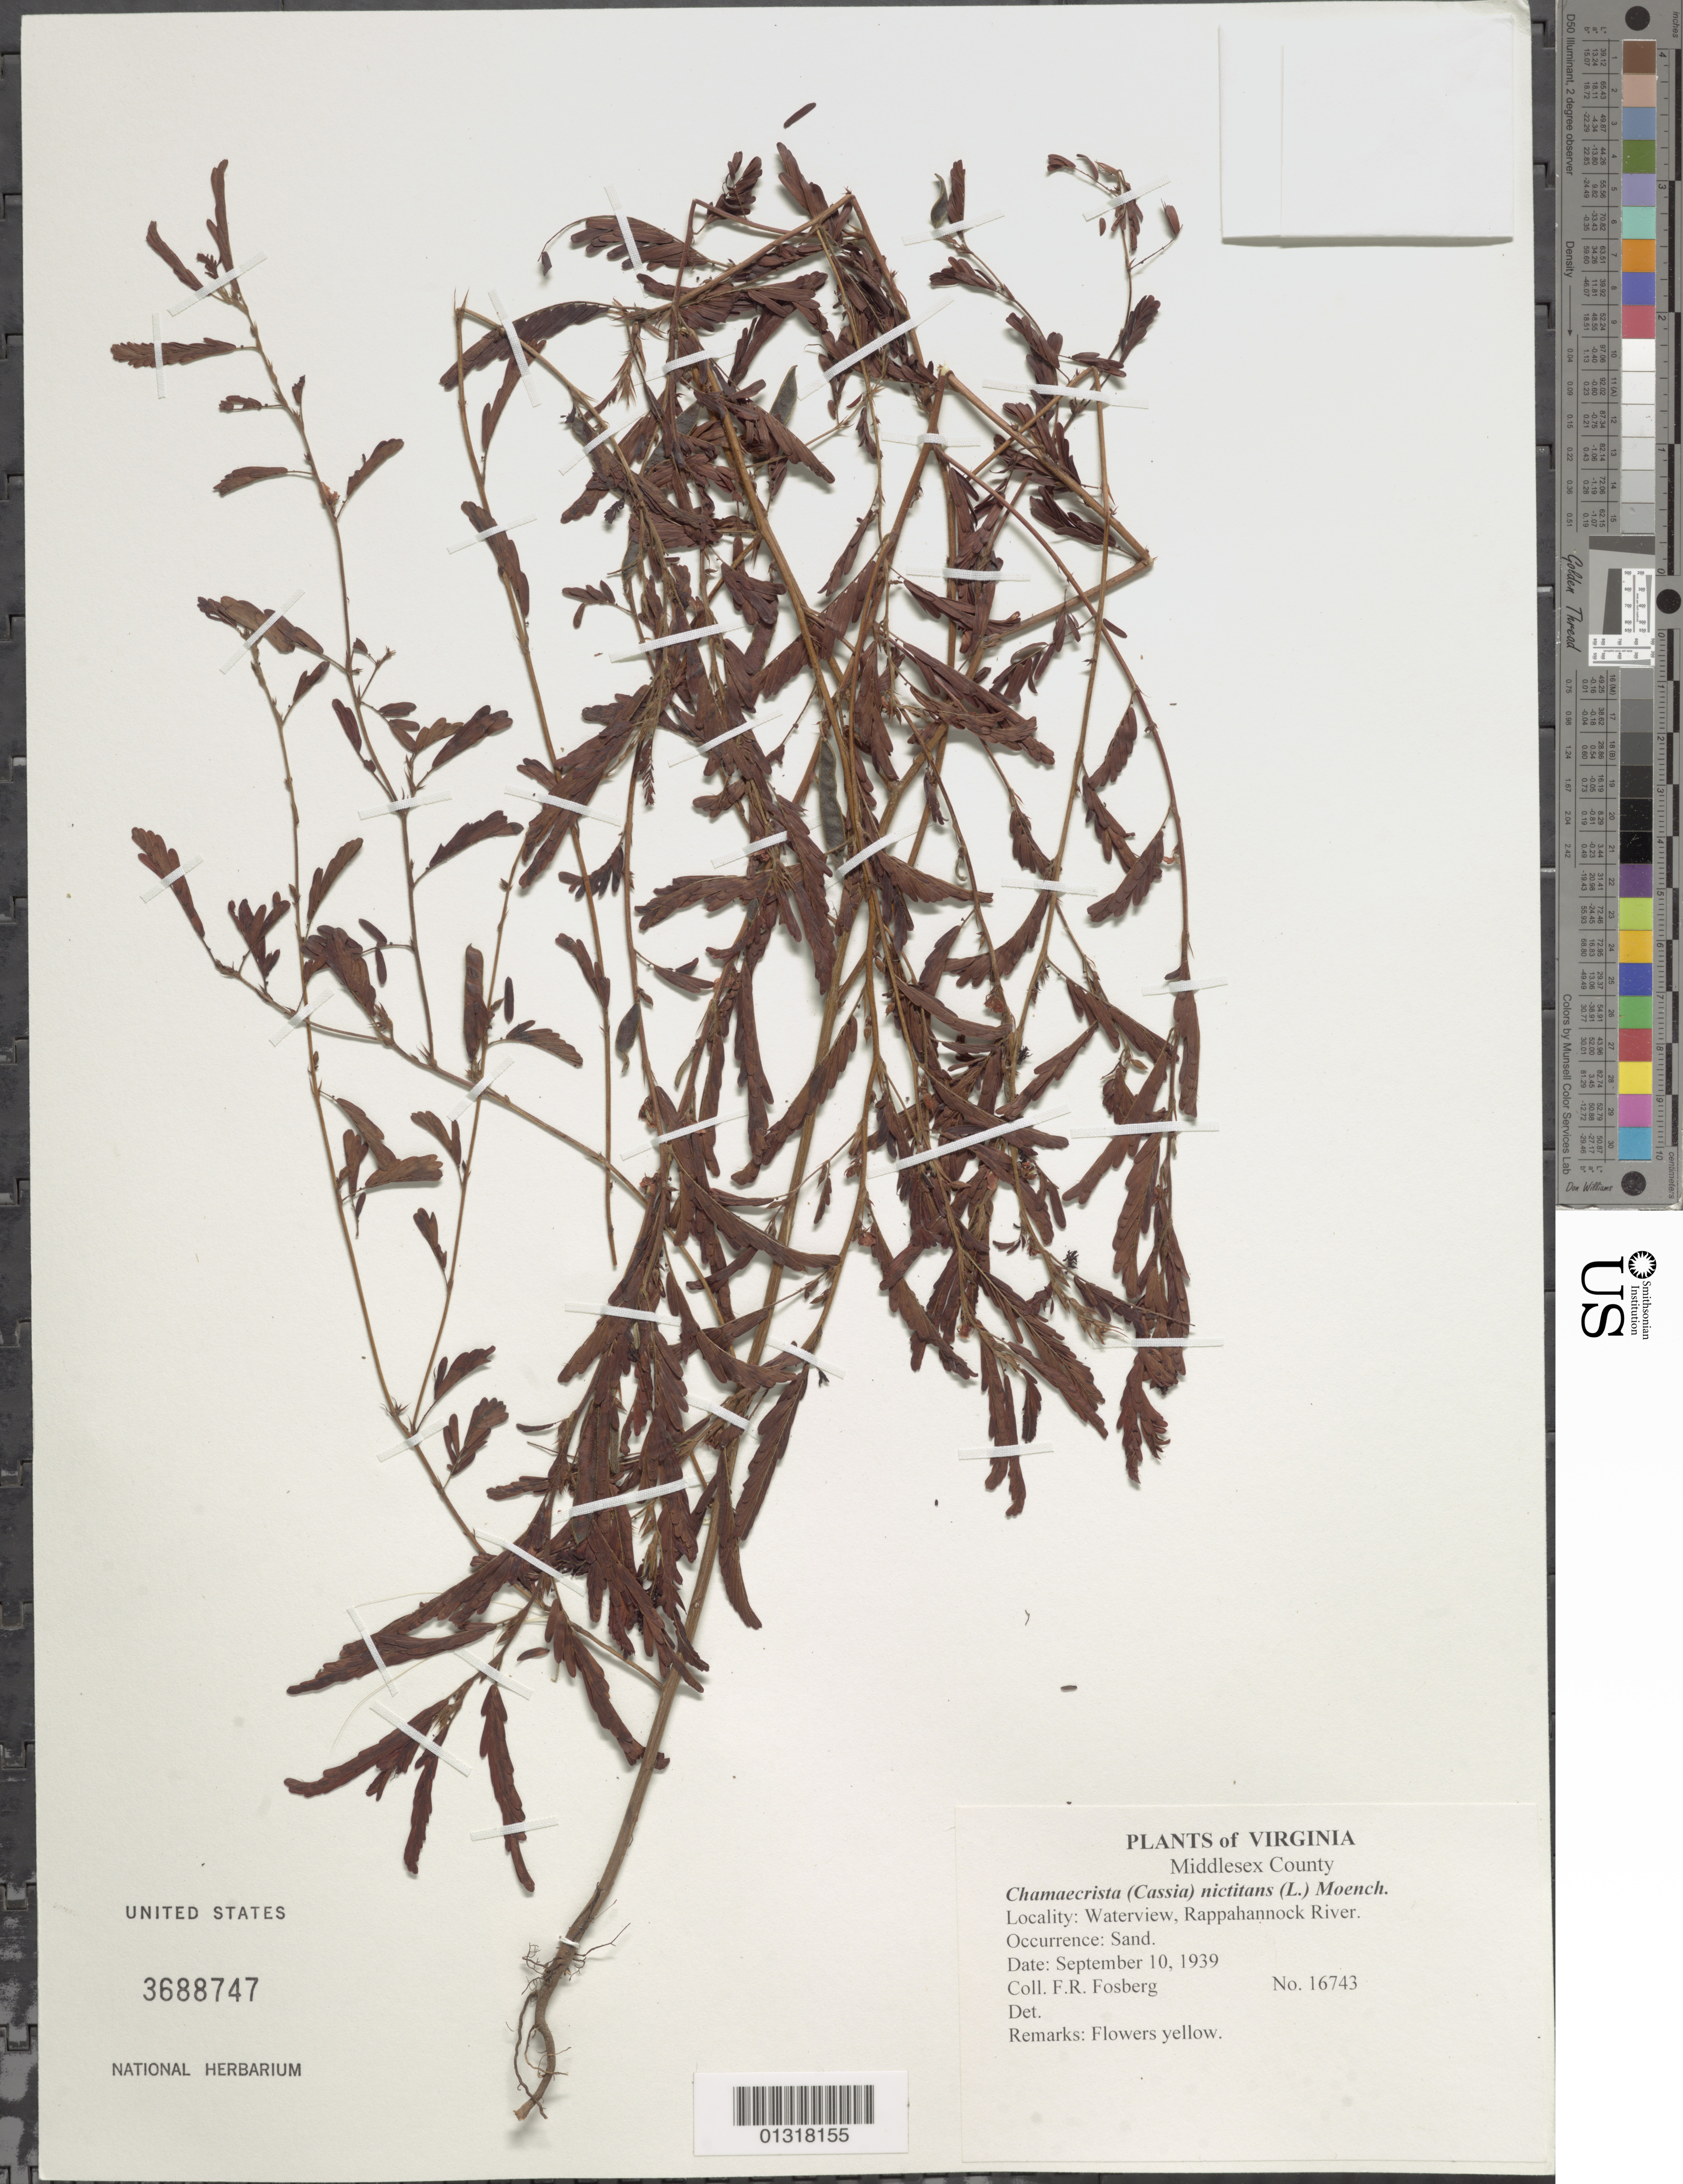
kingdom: Plantae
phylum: Tracheophyta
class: Magnoliopsida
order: Fabales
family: Fabaceae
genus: Chamaecrista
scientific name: Chamaecrista nictitans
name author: (L.) Moench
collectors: F. R. Fosberg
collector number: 16743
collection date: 1939-09-10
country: United States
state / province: Virginia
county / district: Middlesex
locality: Rappahannock River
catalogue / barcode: US 3688747